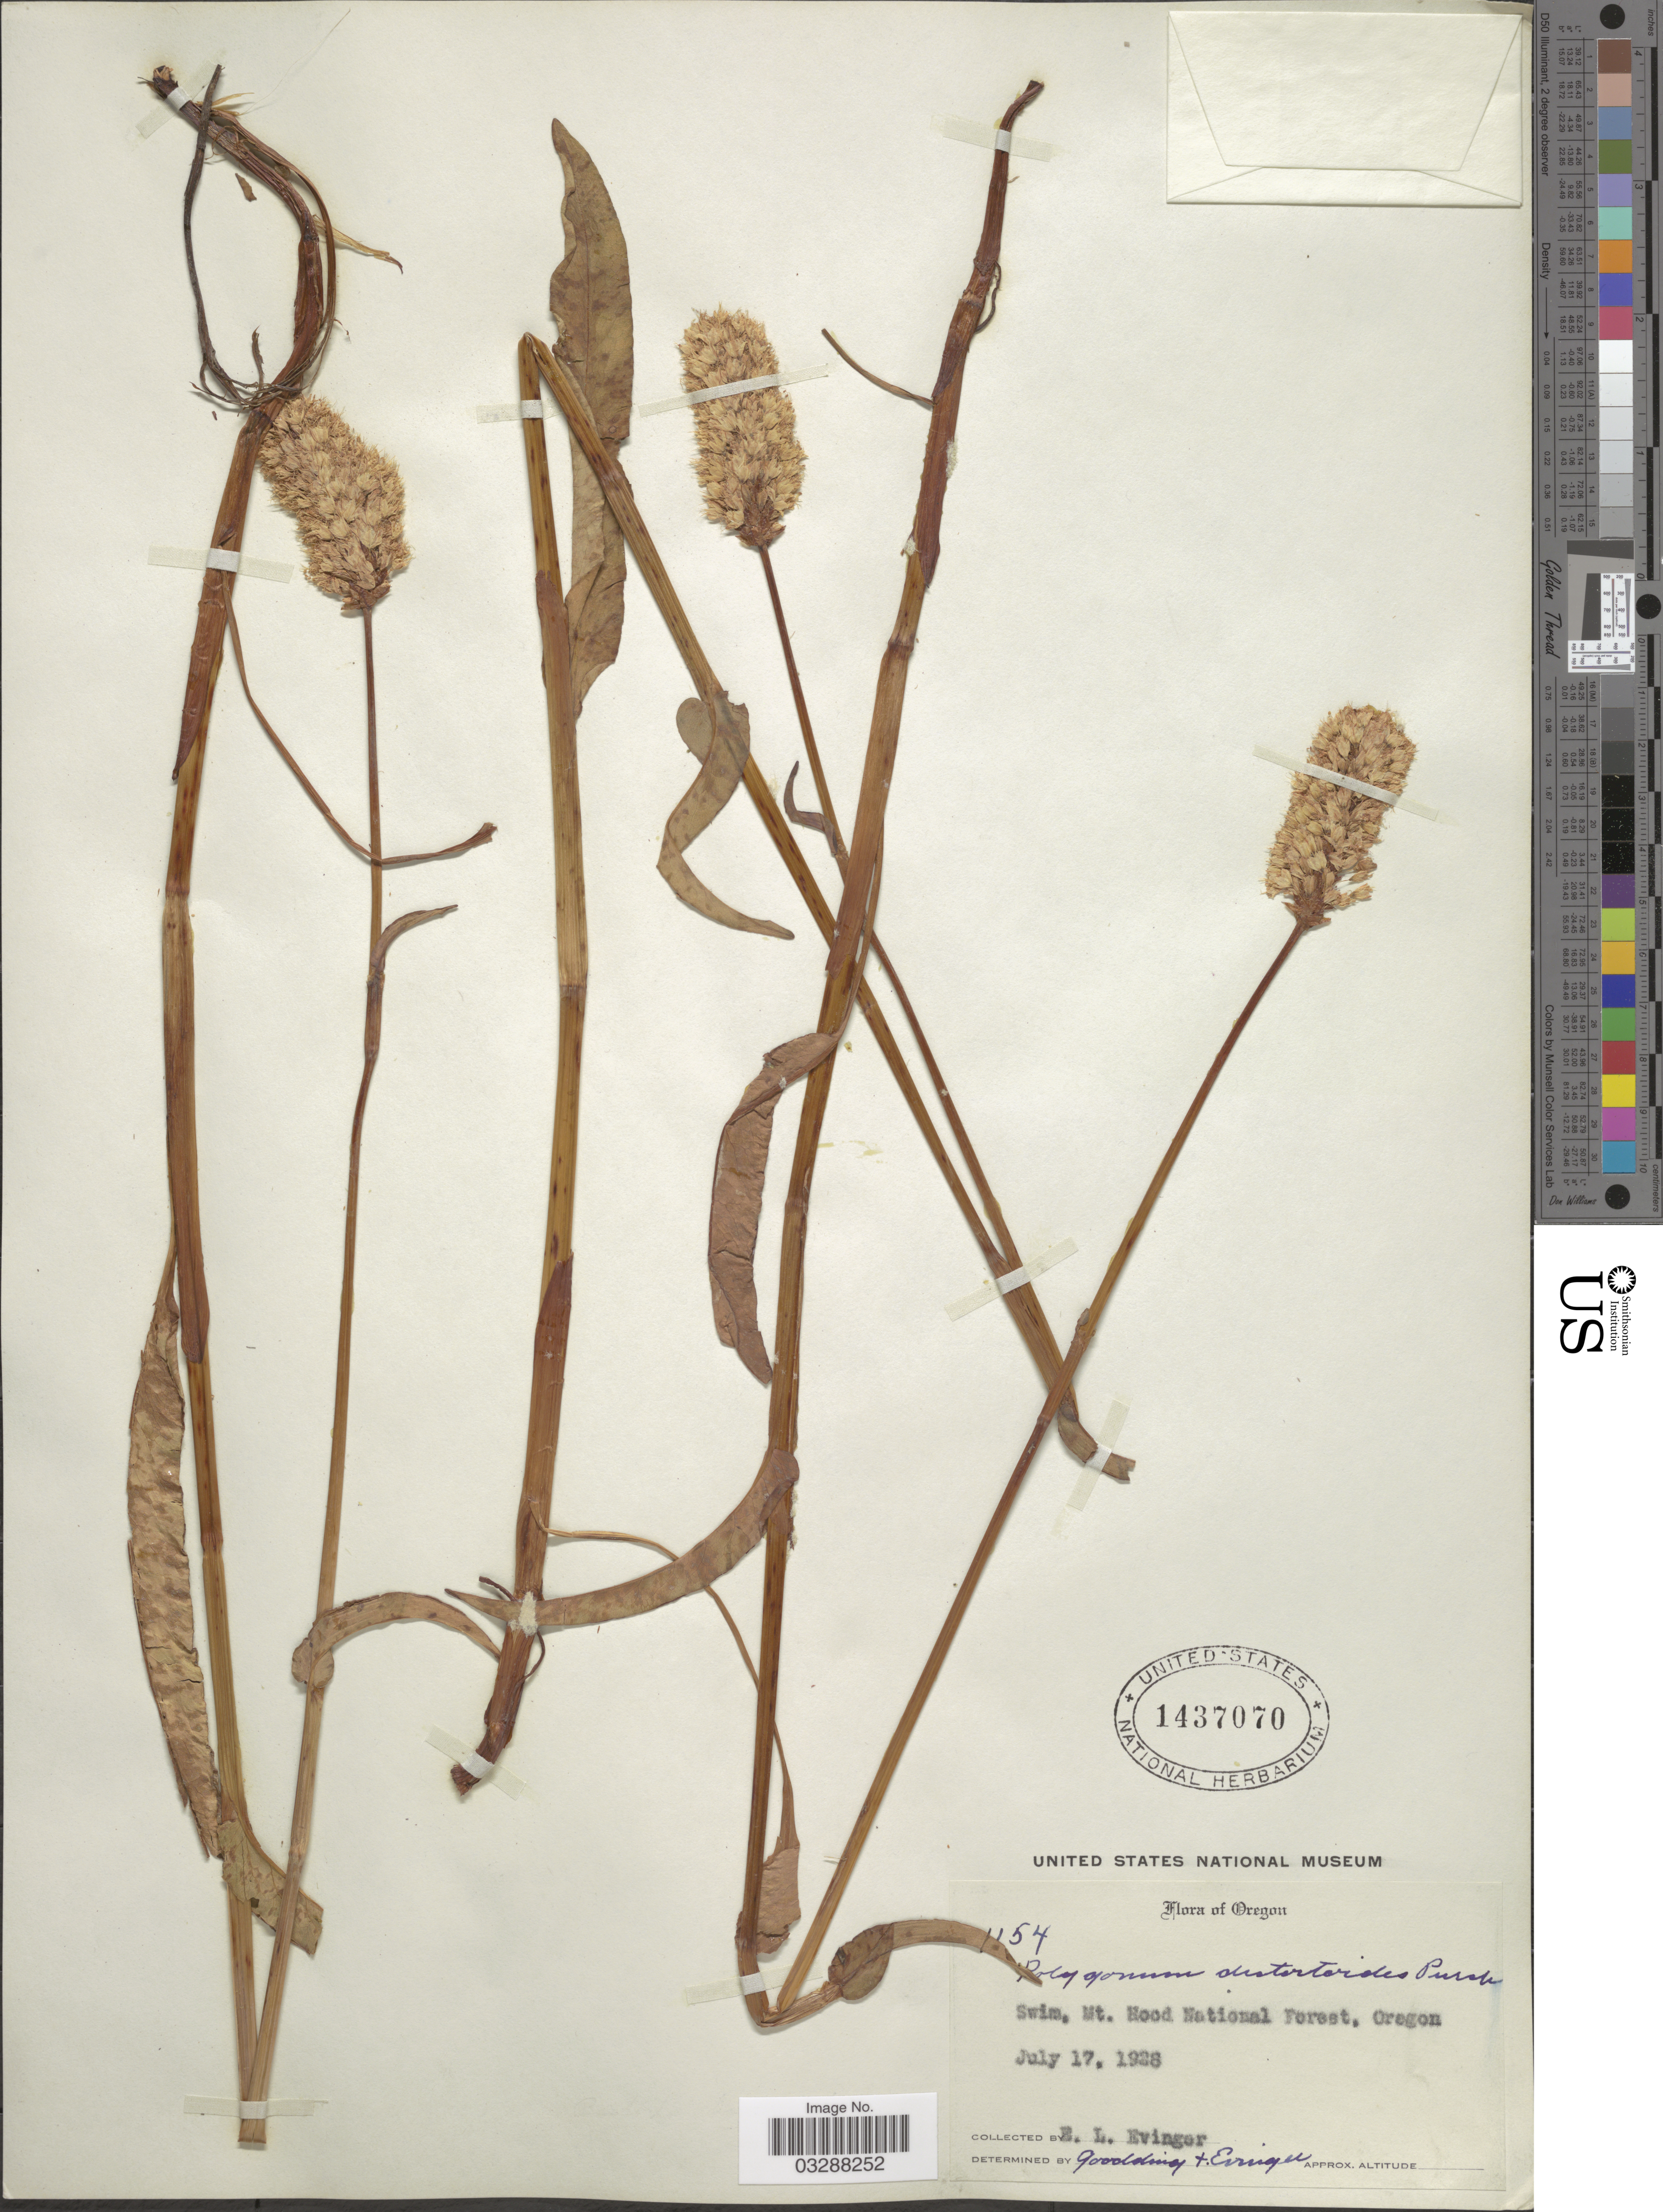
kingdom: Plantae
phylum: Tracheophyta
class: Magnoliopsida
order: Caryophyllales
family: Polygonaceae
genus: Bistorta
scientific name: Bistorta bistortoides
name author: (Pursh) Small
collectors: E. Evinger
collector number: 1154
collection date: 1928-07-17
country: United States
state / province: Oregon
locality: Swim, Mt. Hood National Forest.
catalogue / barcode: US 1437070